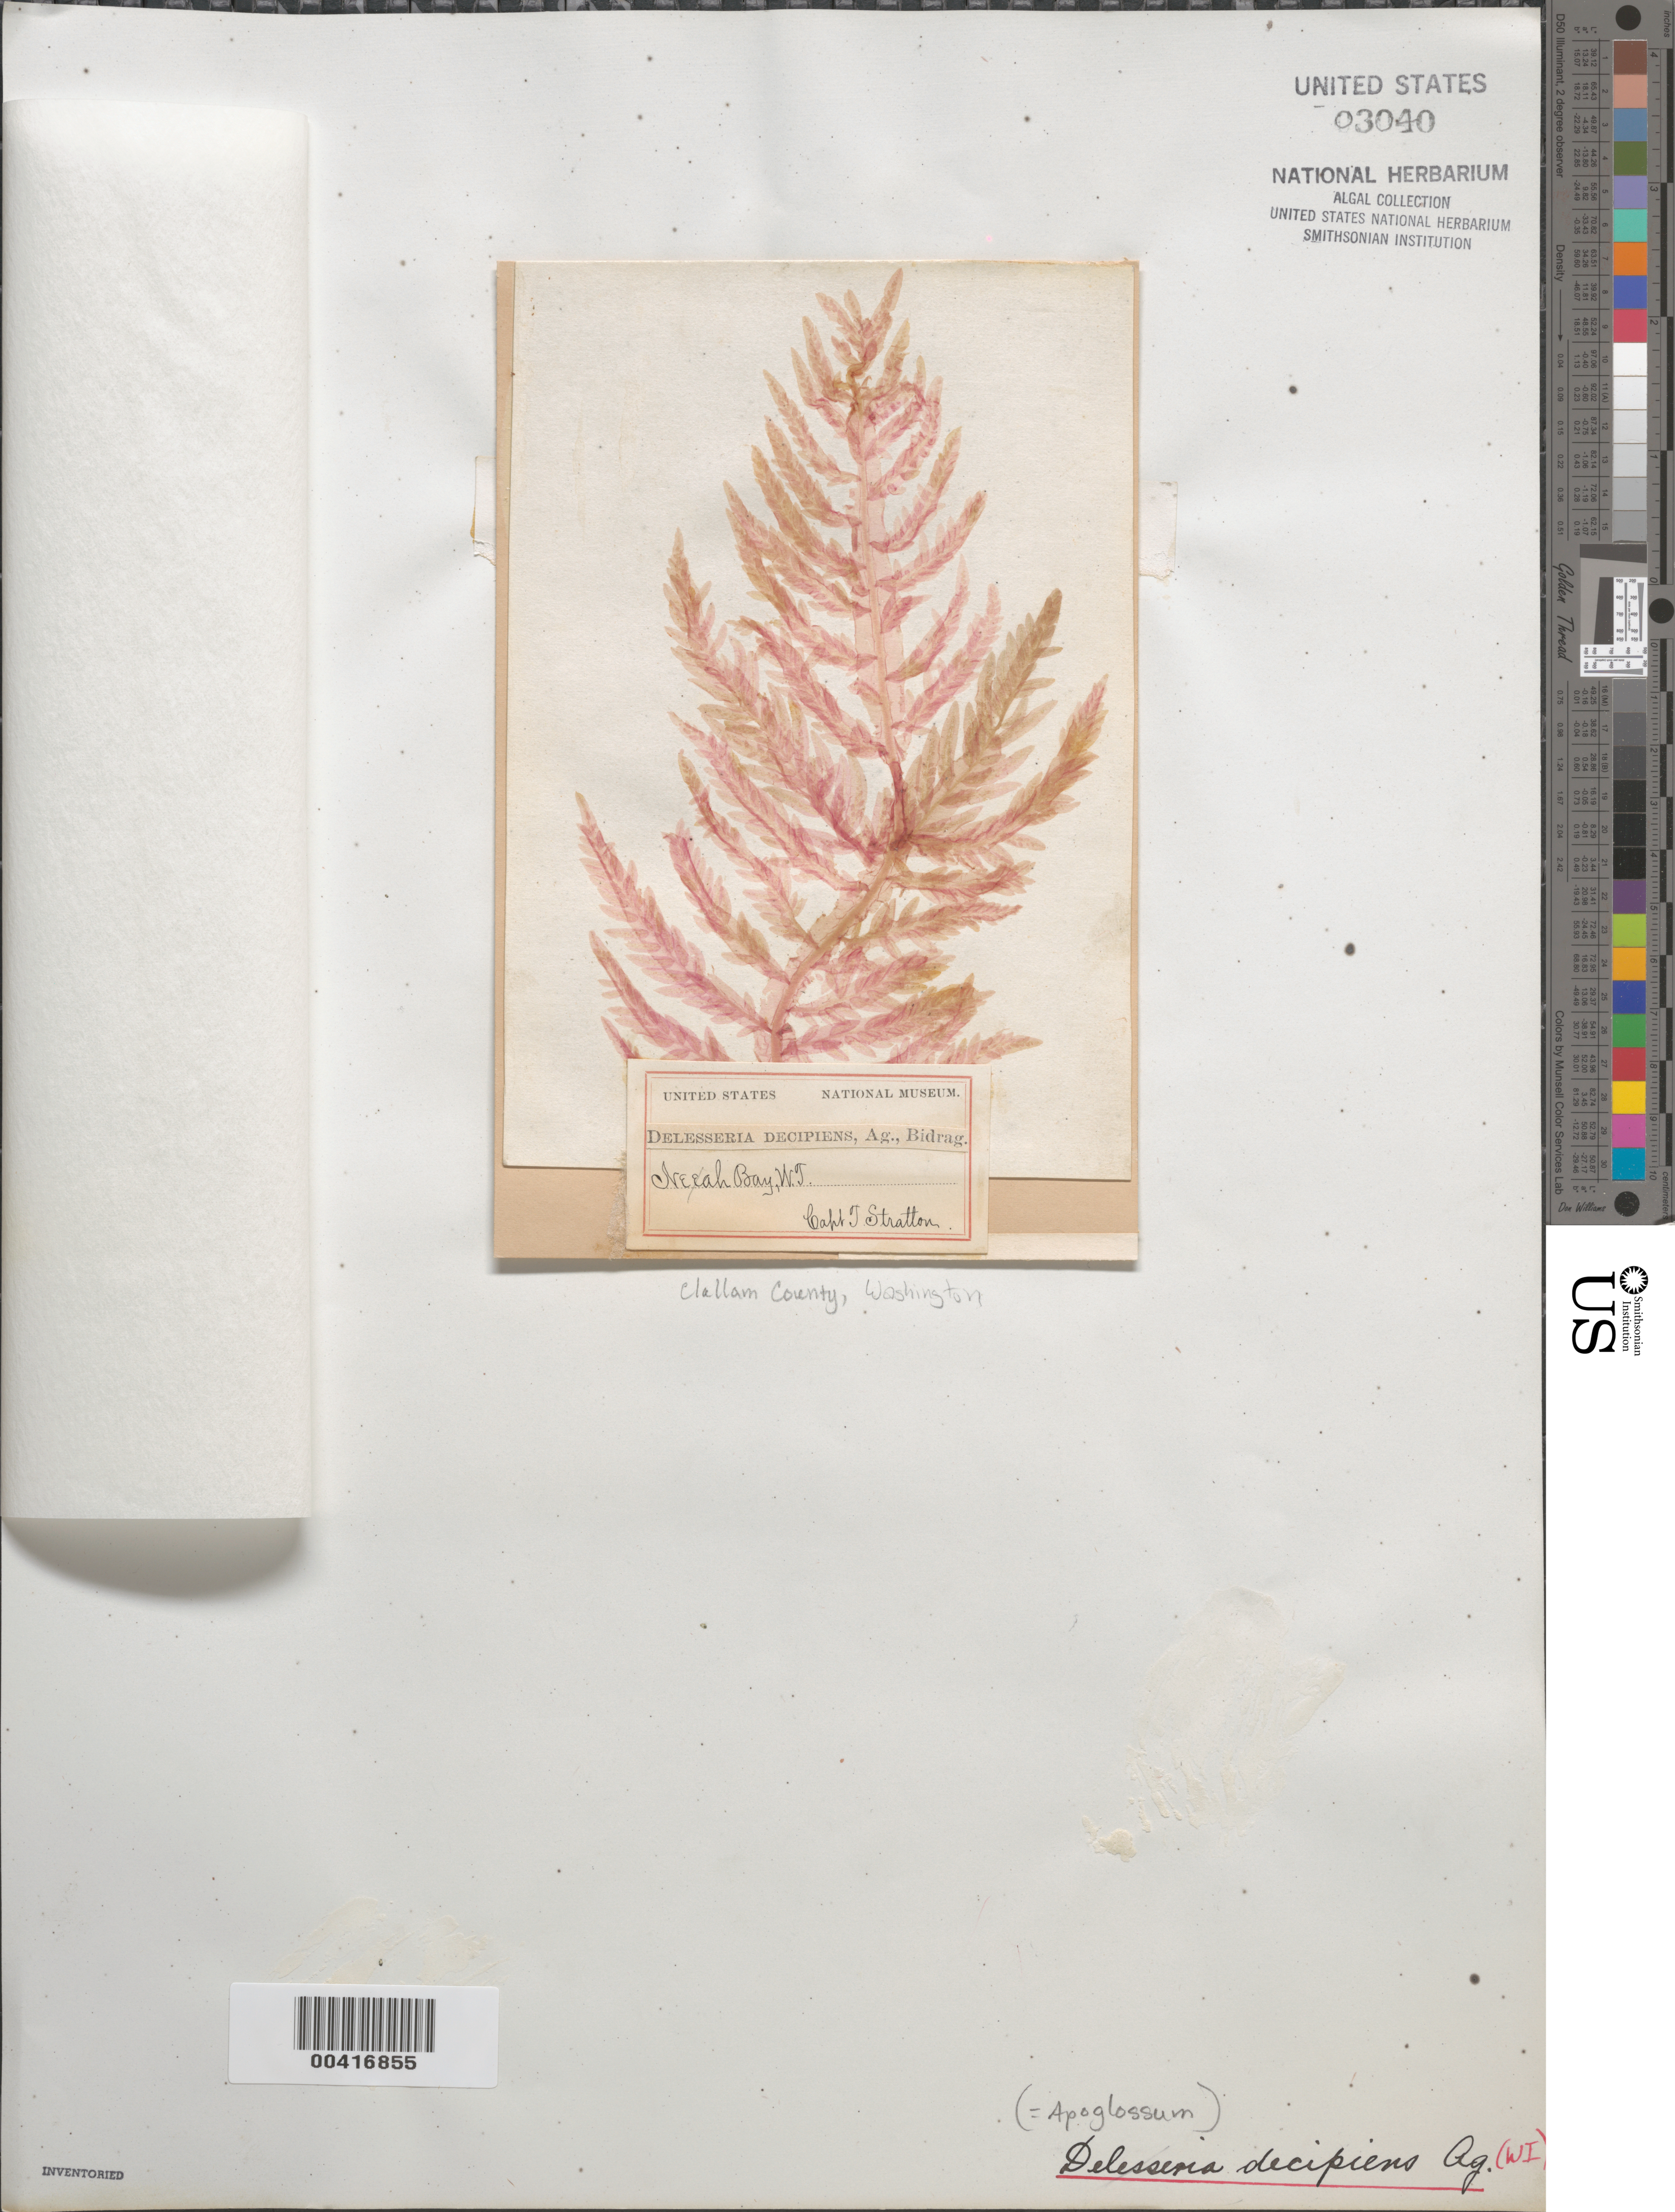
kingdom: Plantae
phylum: Rhodophyta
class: Florideophyceae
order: Ceramiales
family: Delesseriaceae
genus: Cumathamnion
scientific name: Cumathamnion decipiens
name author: (J. Agardh) M.J. Wynne & G.W. Saunders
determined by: Algae name updating Project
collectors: T. Stratton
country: United States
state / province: Washington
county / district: Clallam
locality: Neah Bay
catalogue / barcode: US 3040